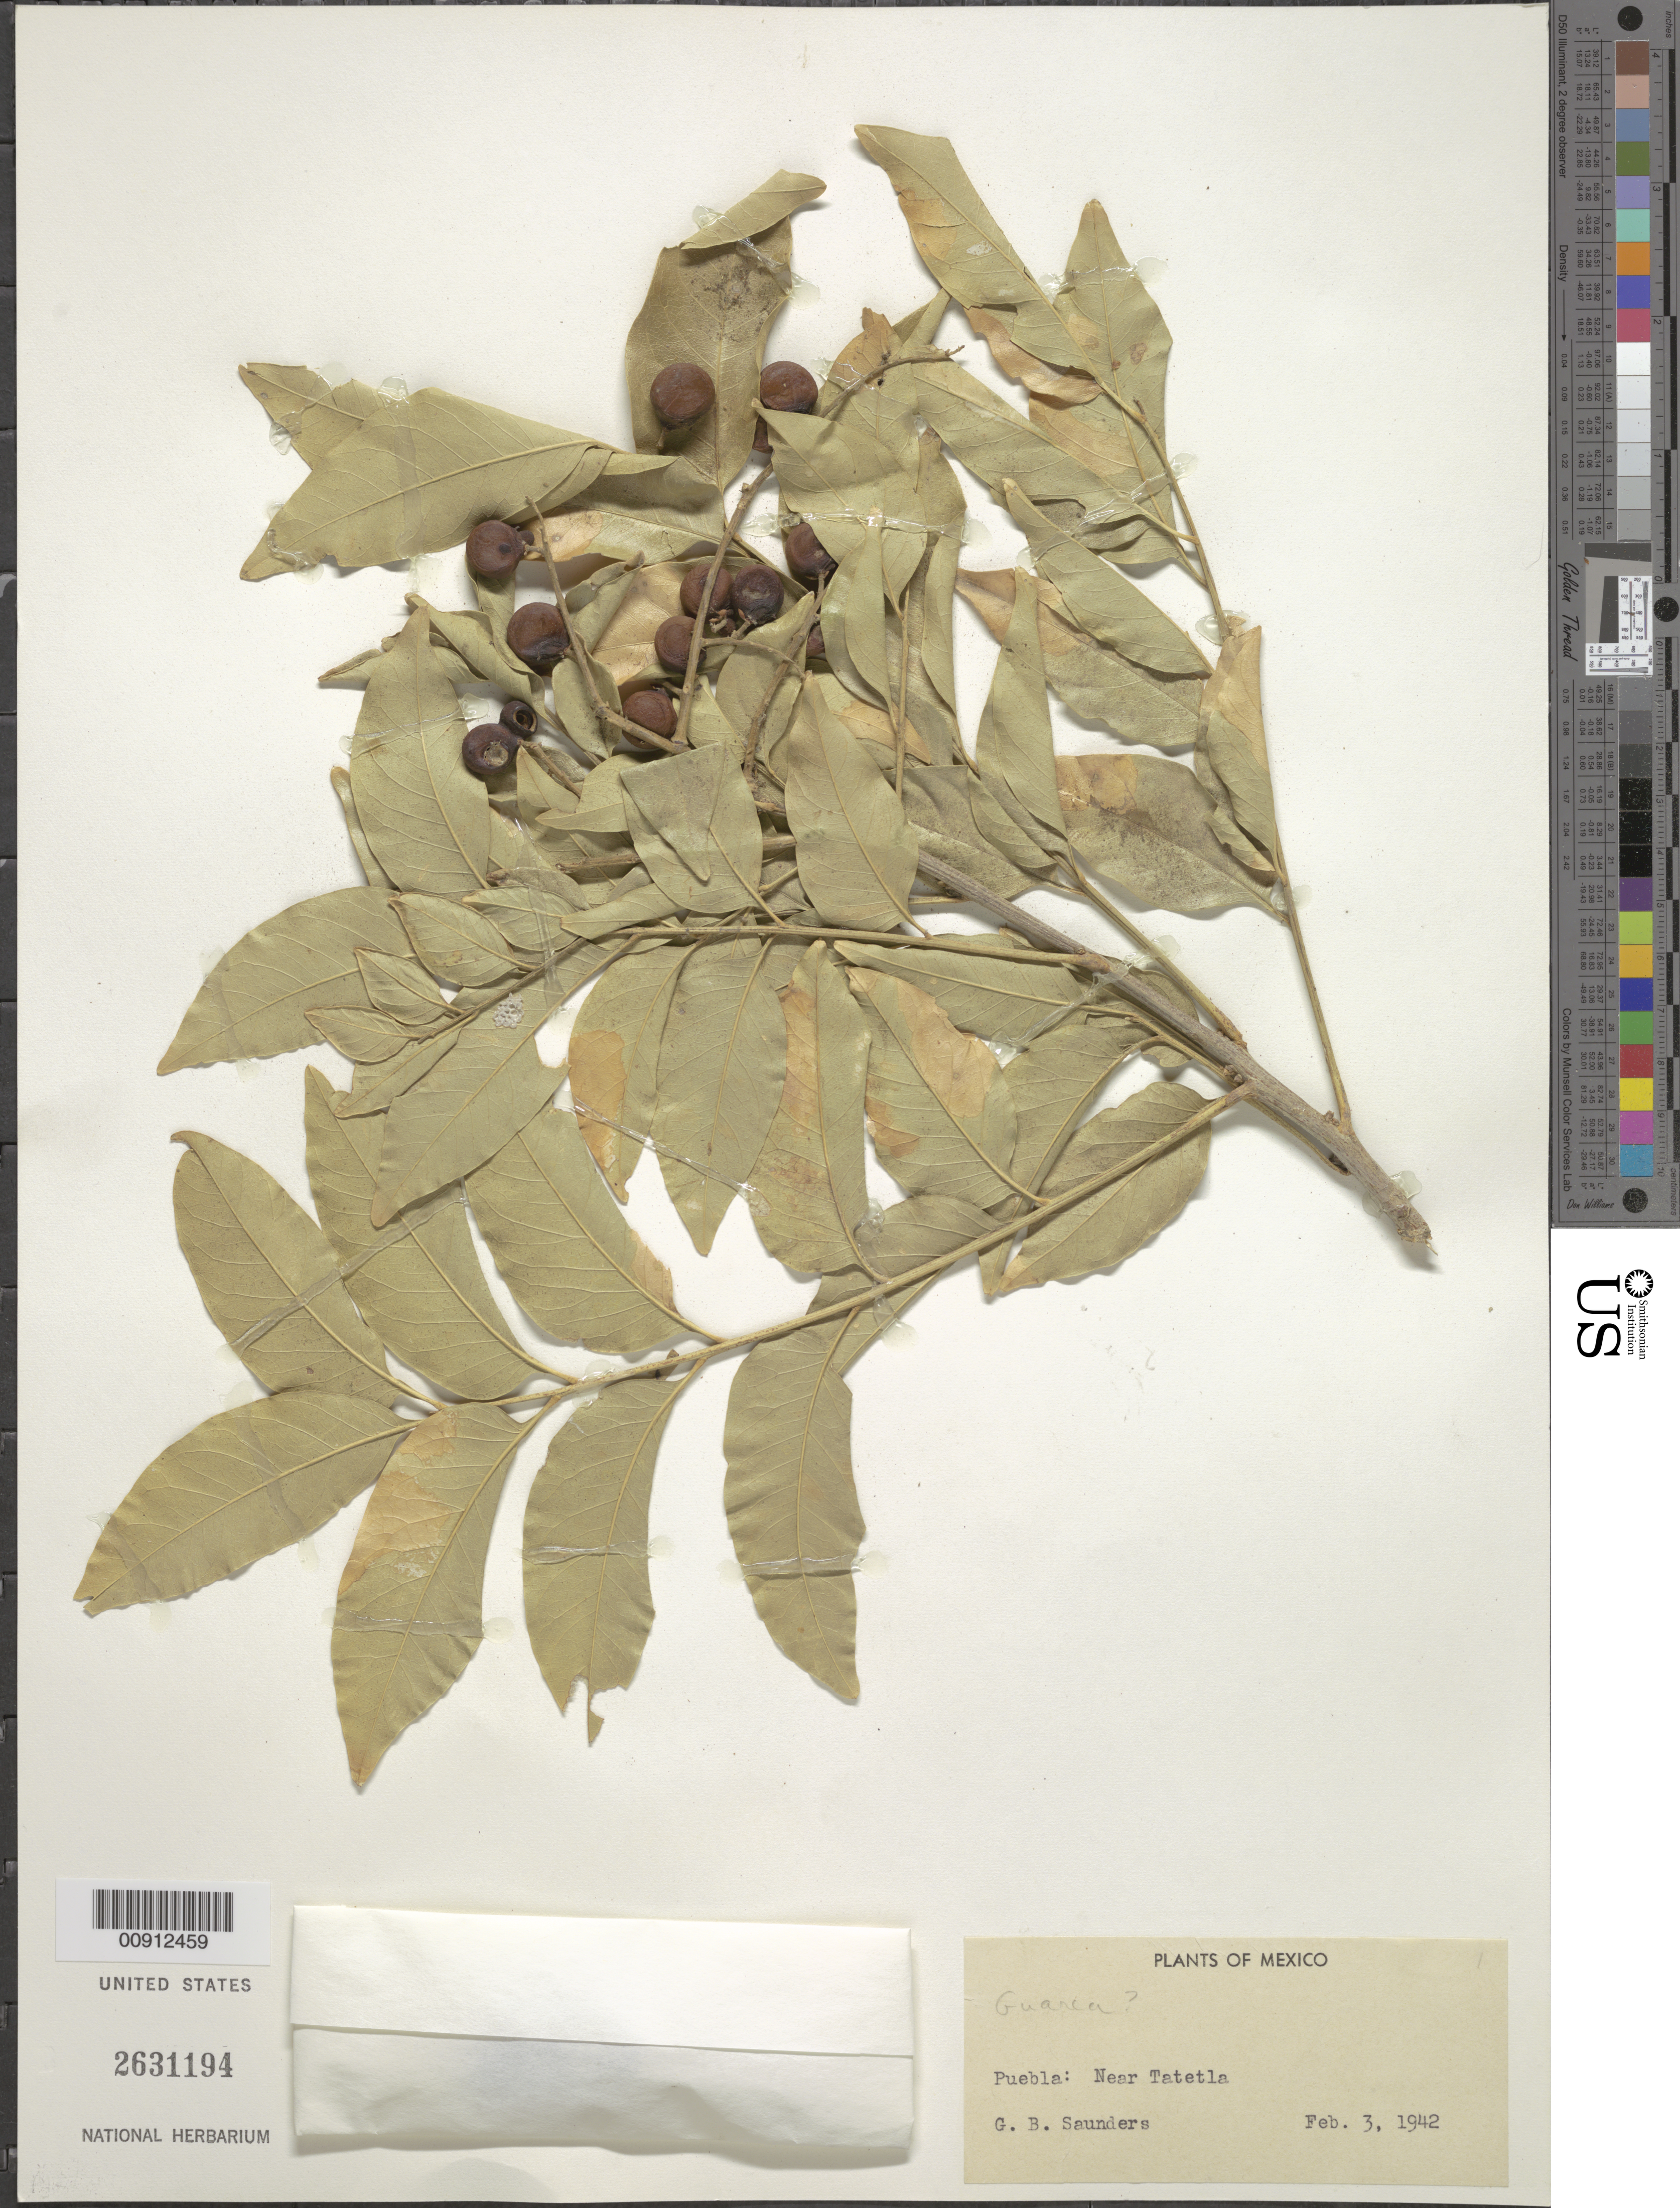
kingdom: Plantae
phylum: Tracheophyta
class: Magnoliopsida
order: Sapindales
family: Meliaceae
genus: Guarea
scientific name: Guarea sp.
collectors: G. B. Saunders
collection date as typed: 03 Feb 1942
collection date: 1942-02-03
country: Mexico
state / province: Puebla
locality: Puebla: Near Tatetla.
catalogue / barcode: US 2631194